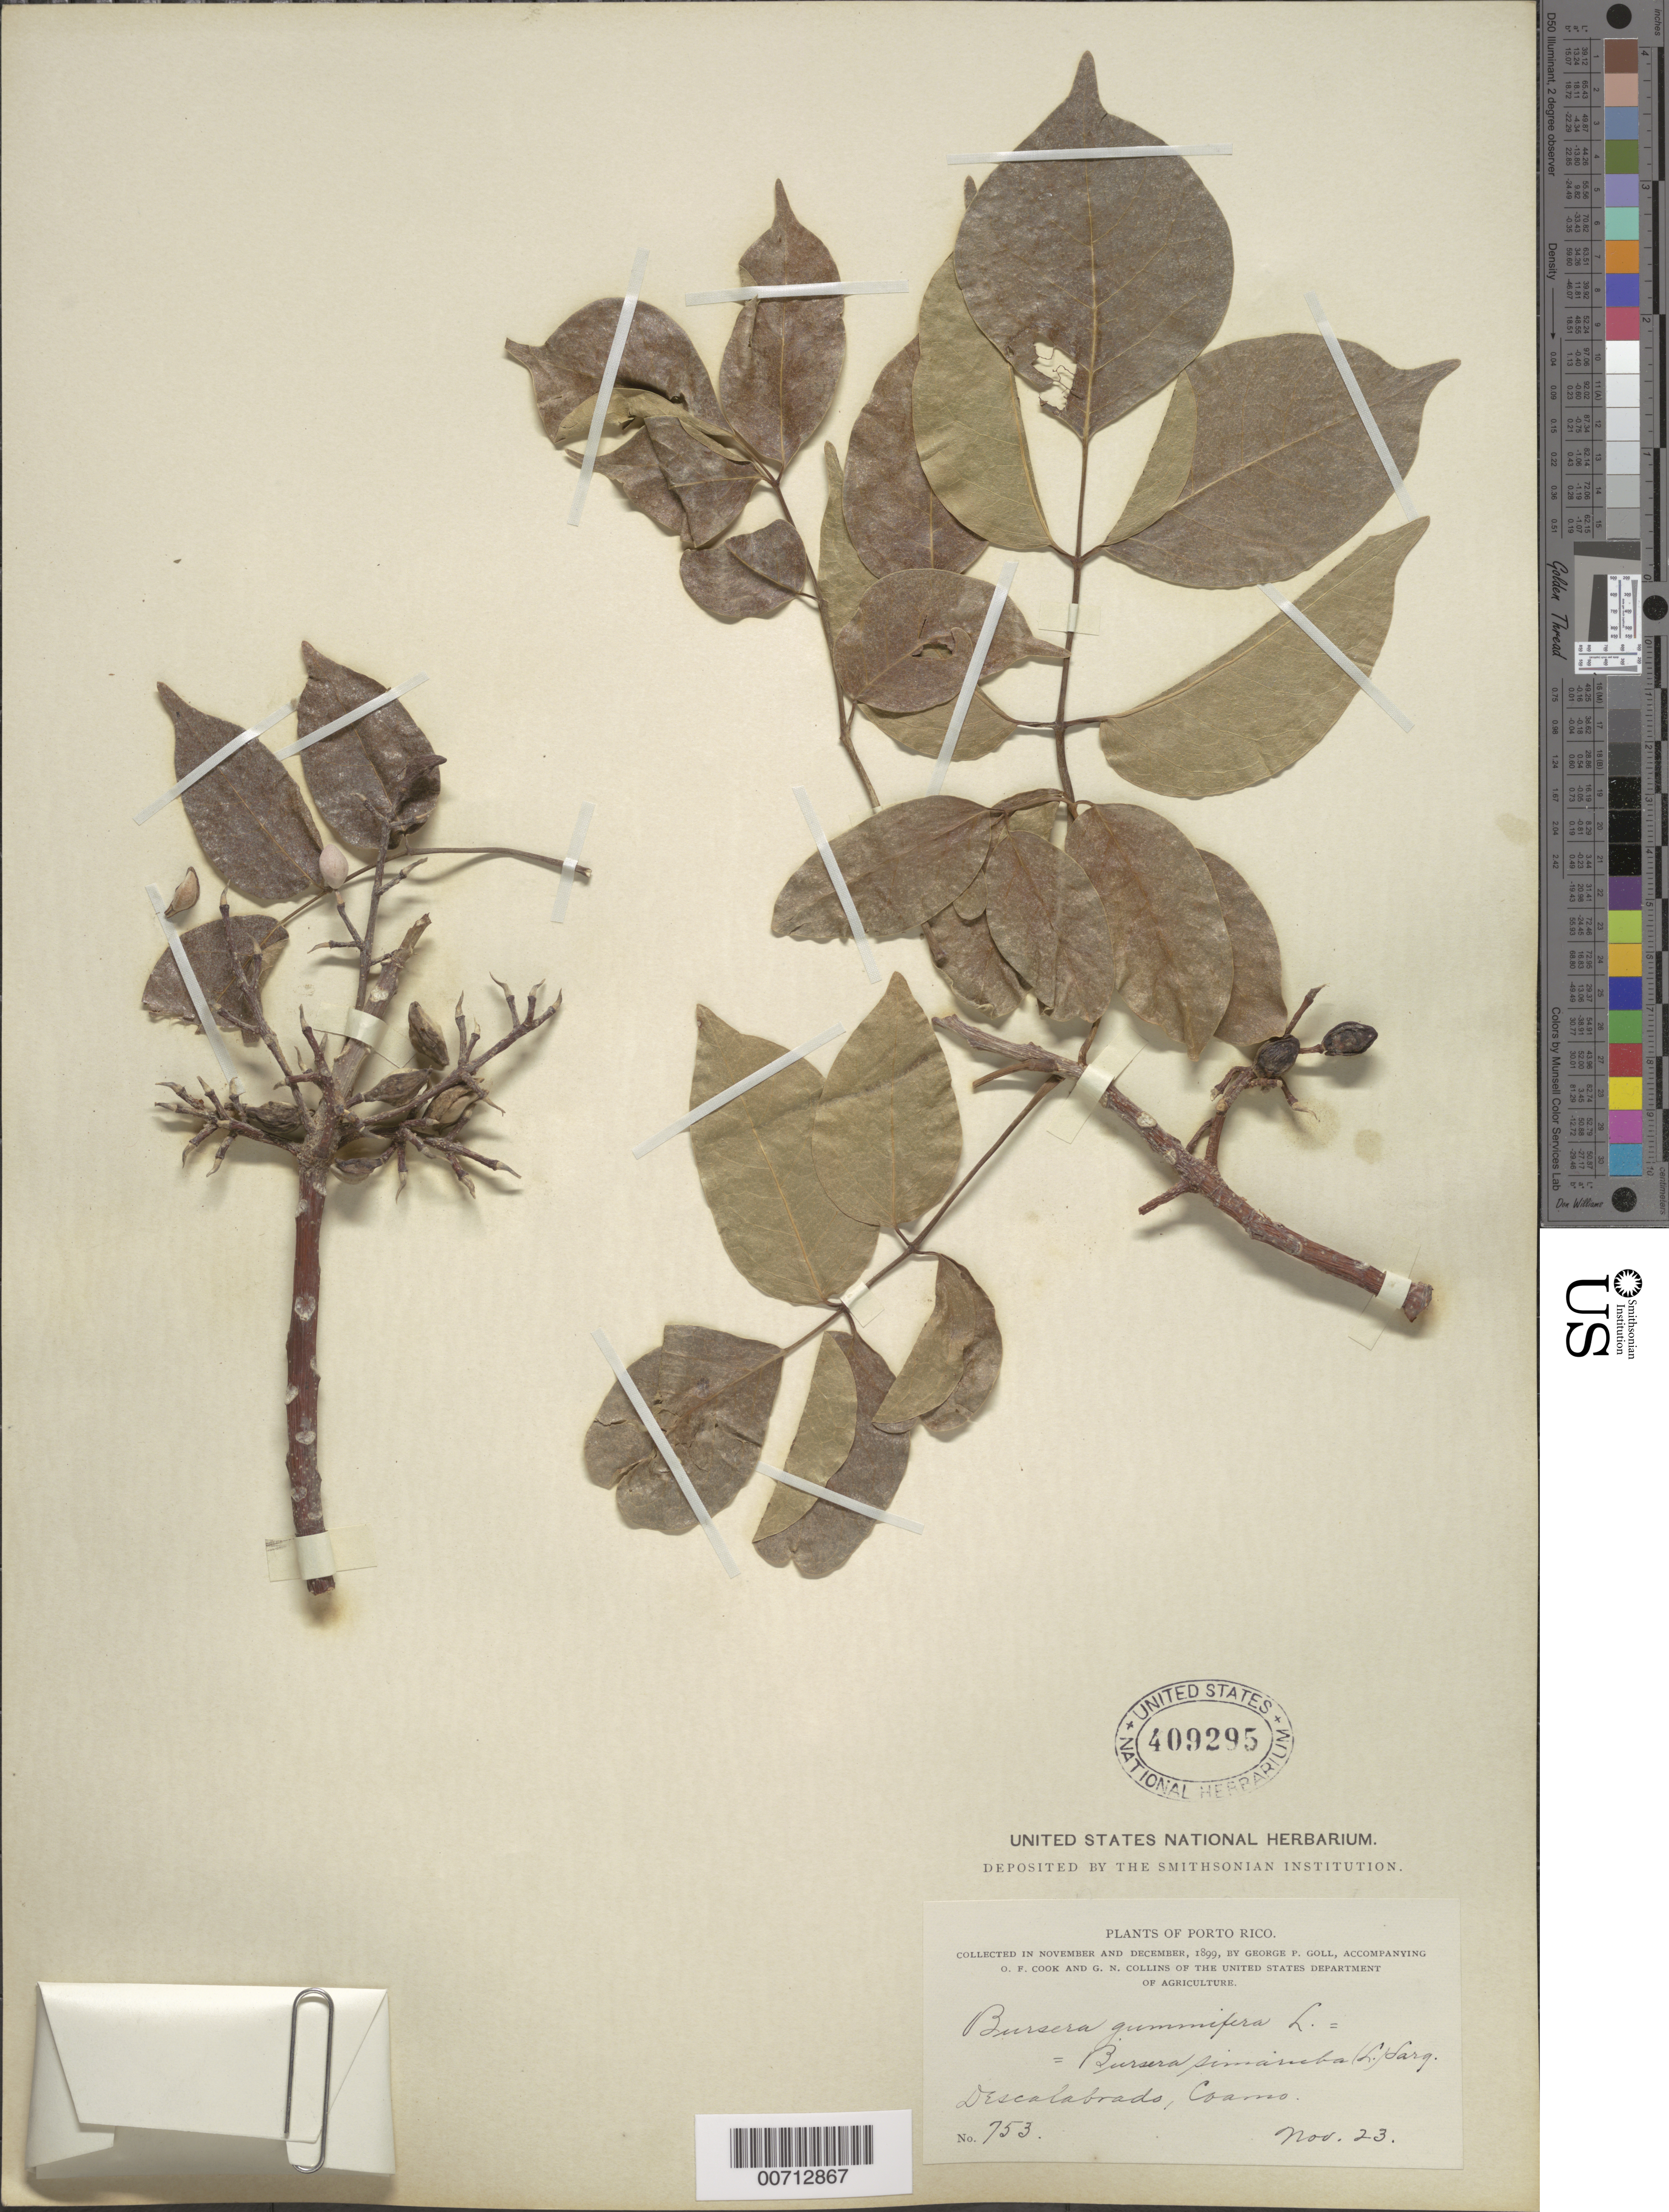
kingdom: Plantae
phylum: Tracheophyta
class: Magnoliopsida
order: Sapindales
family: Burseraceae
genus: Bursera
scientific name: Bursera simaruba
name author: (L.) Sarg.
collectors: G. Goll, O. F. Cook & G. Collins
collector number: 753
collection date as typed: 23 Nov 1899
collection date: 1899-11-23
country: Puerto Rico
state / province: Coamo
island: Greater Antilles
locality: Descalabrado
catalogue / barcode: US 409295